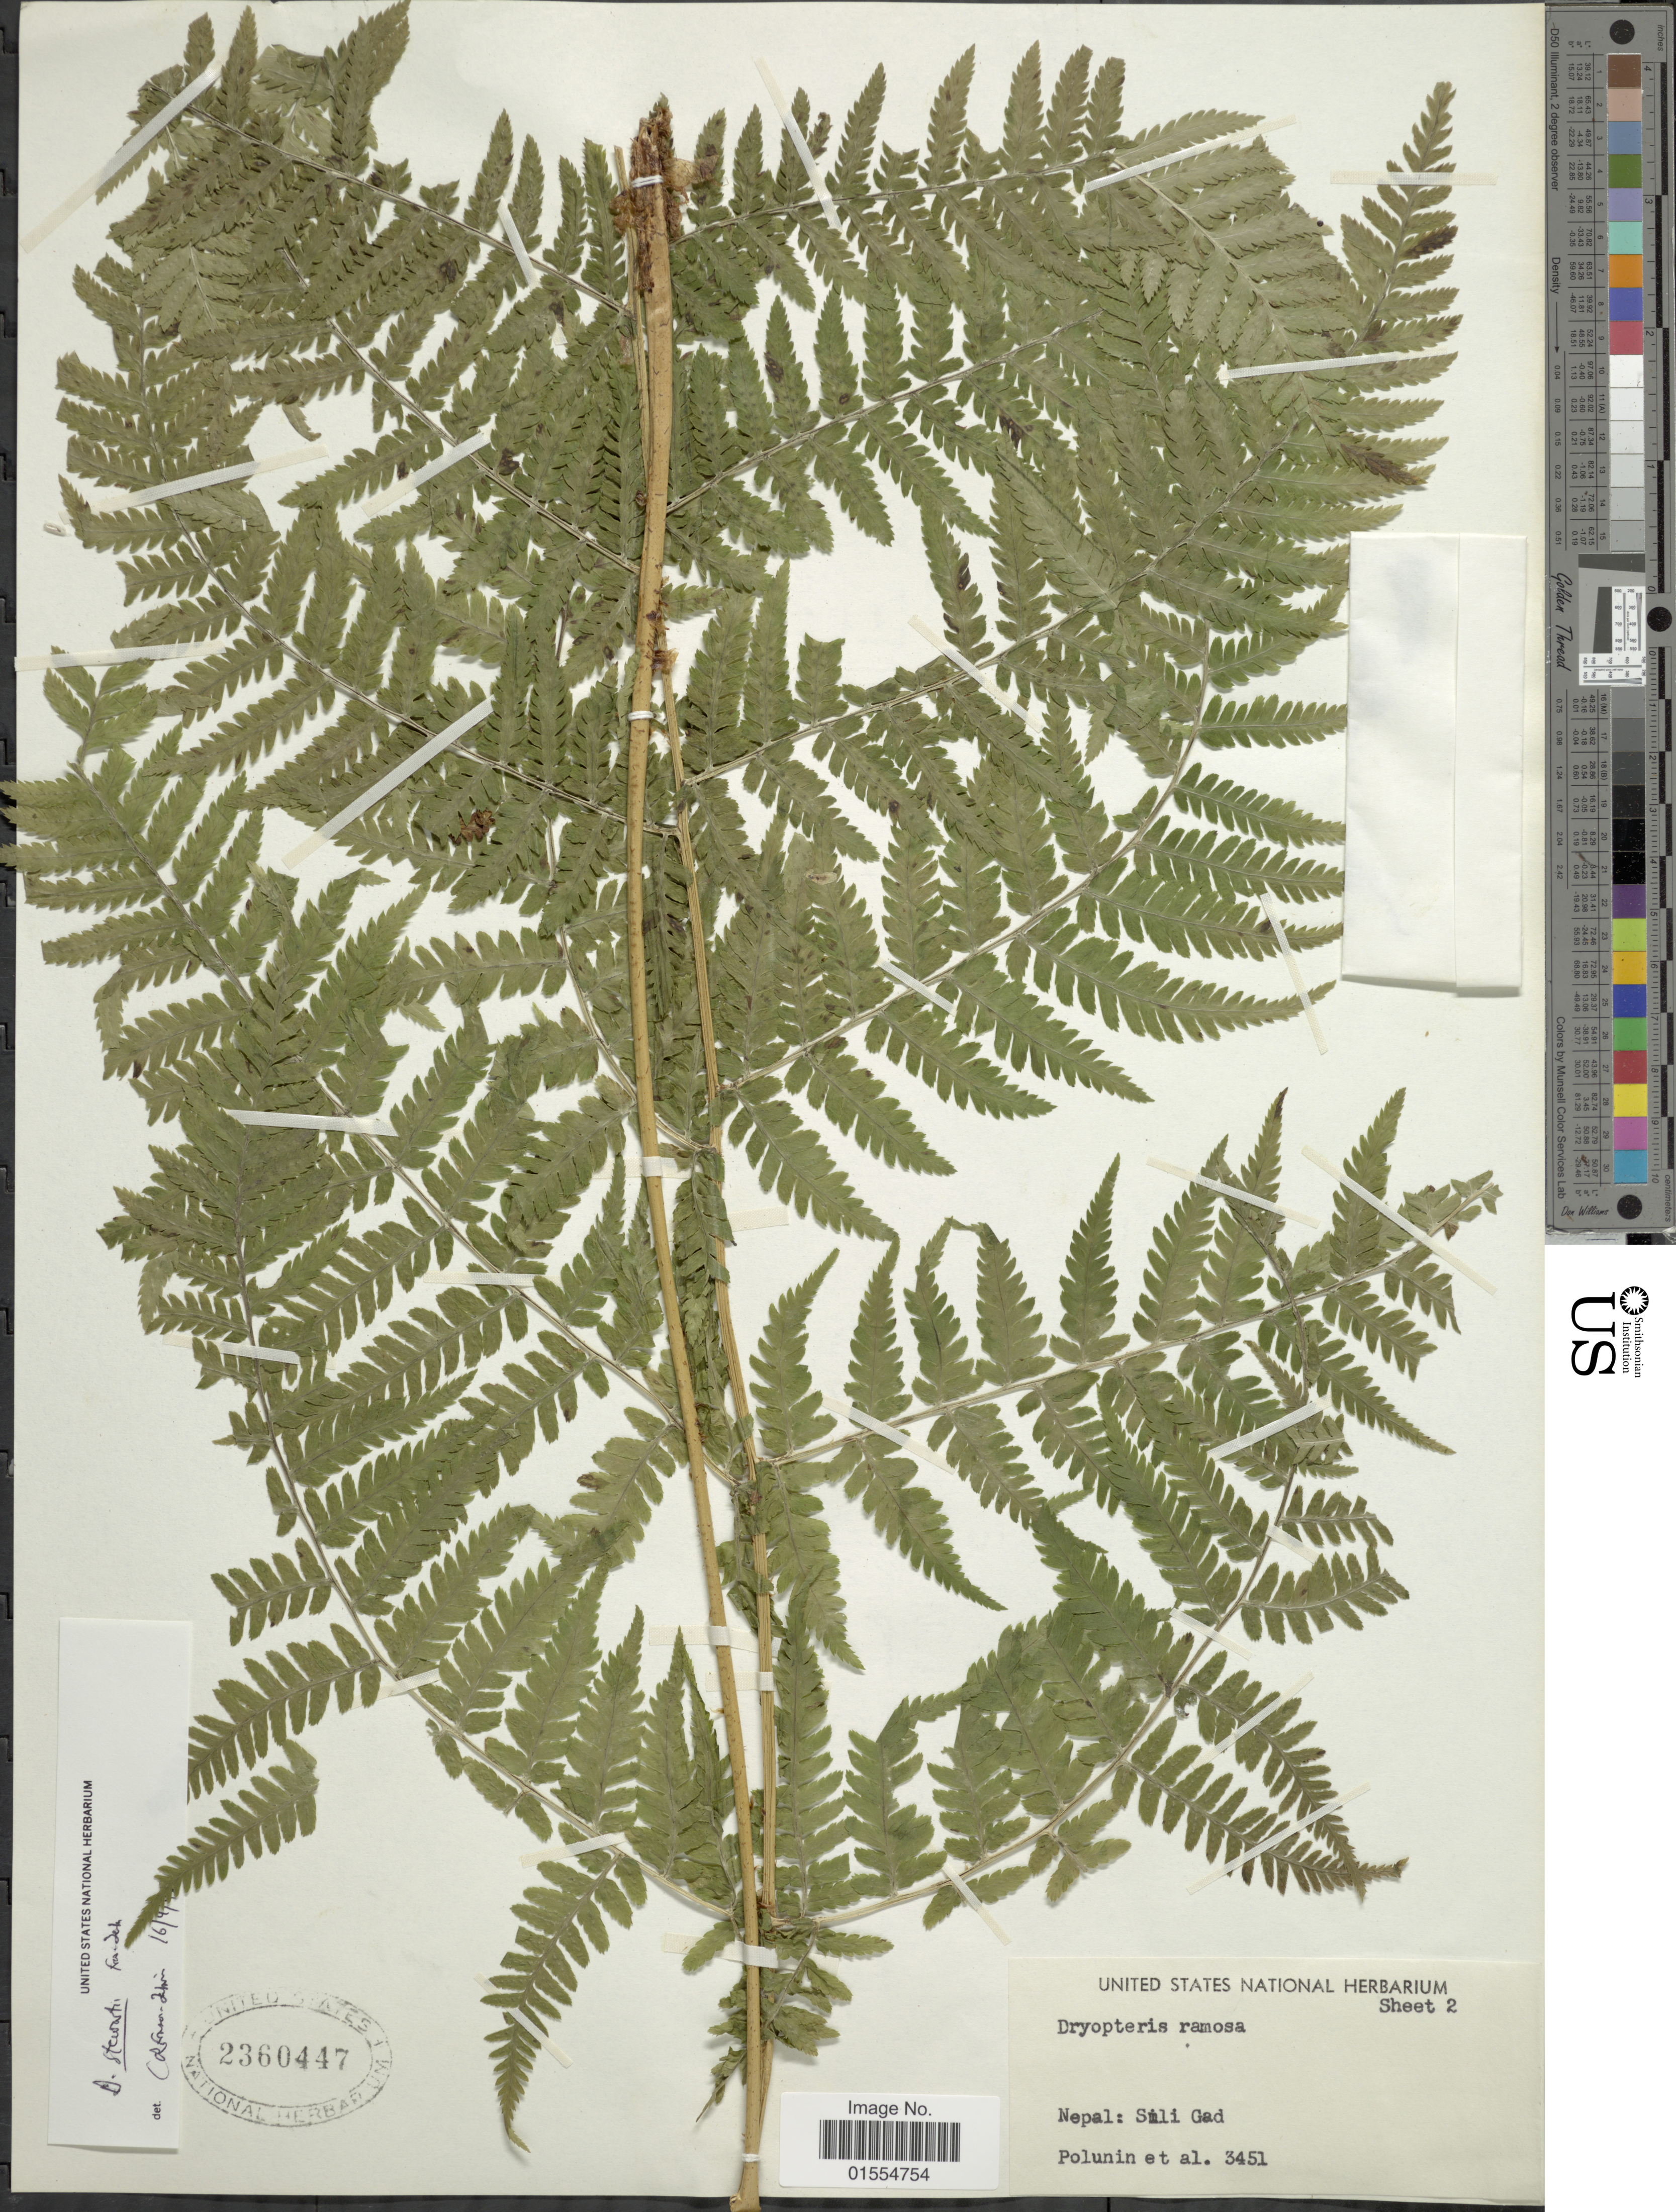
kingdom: Plantae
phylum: Tracheophyta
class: Polypodiopsida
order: Polypodiales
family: Dryopteridaceae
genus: Dryopteris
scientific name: Dryopteris ramosa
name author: (C. Hope) C. Chr.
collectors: O. V. Polunin & et al.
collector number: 3451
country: Nepal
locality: Nepal: Suli Gad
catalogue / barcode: US 2360447